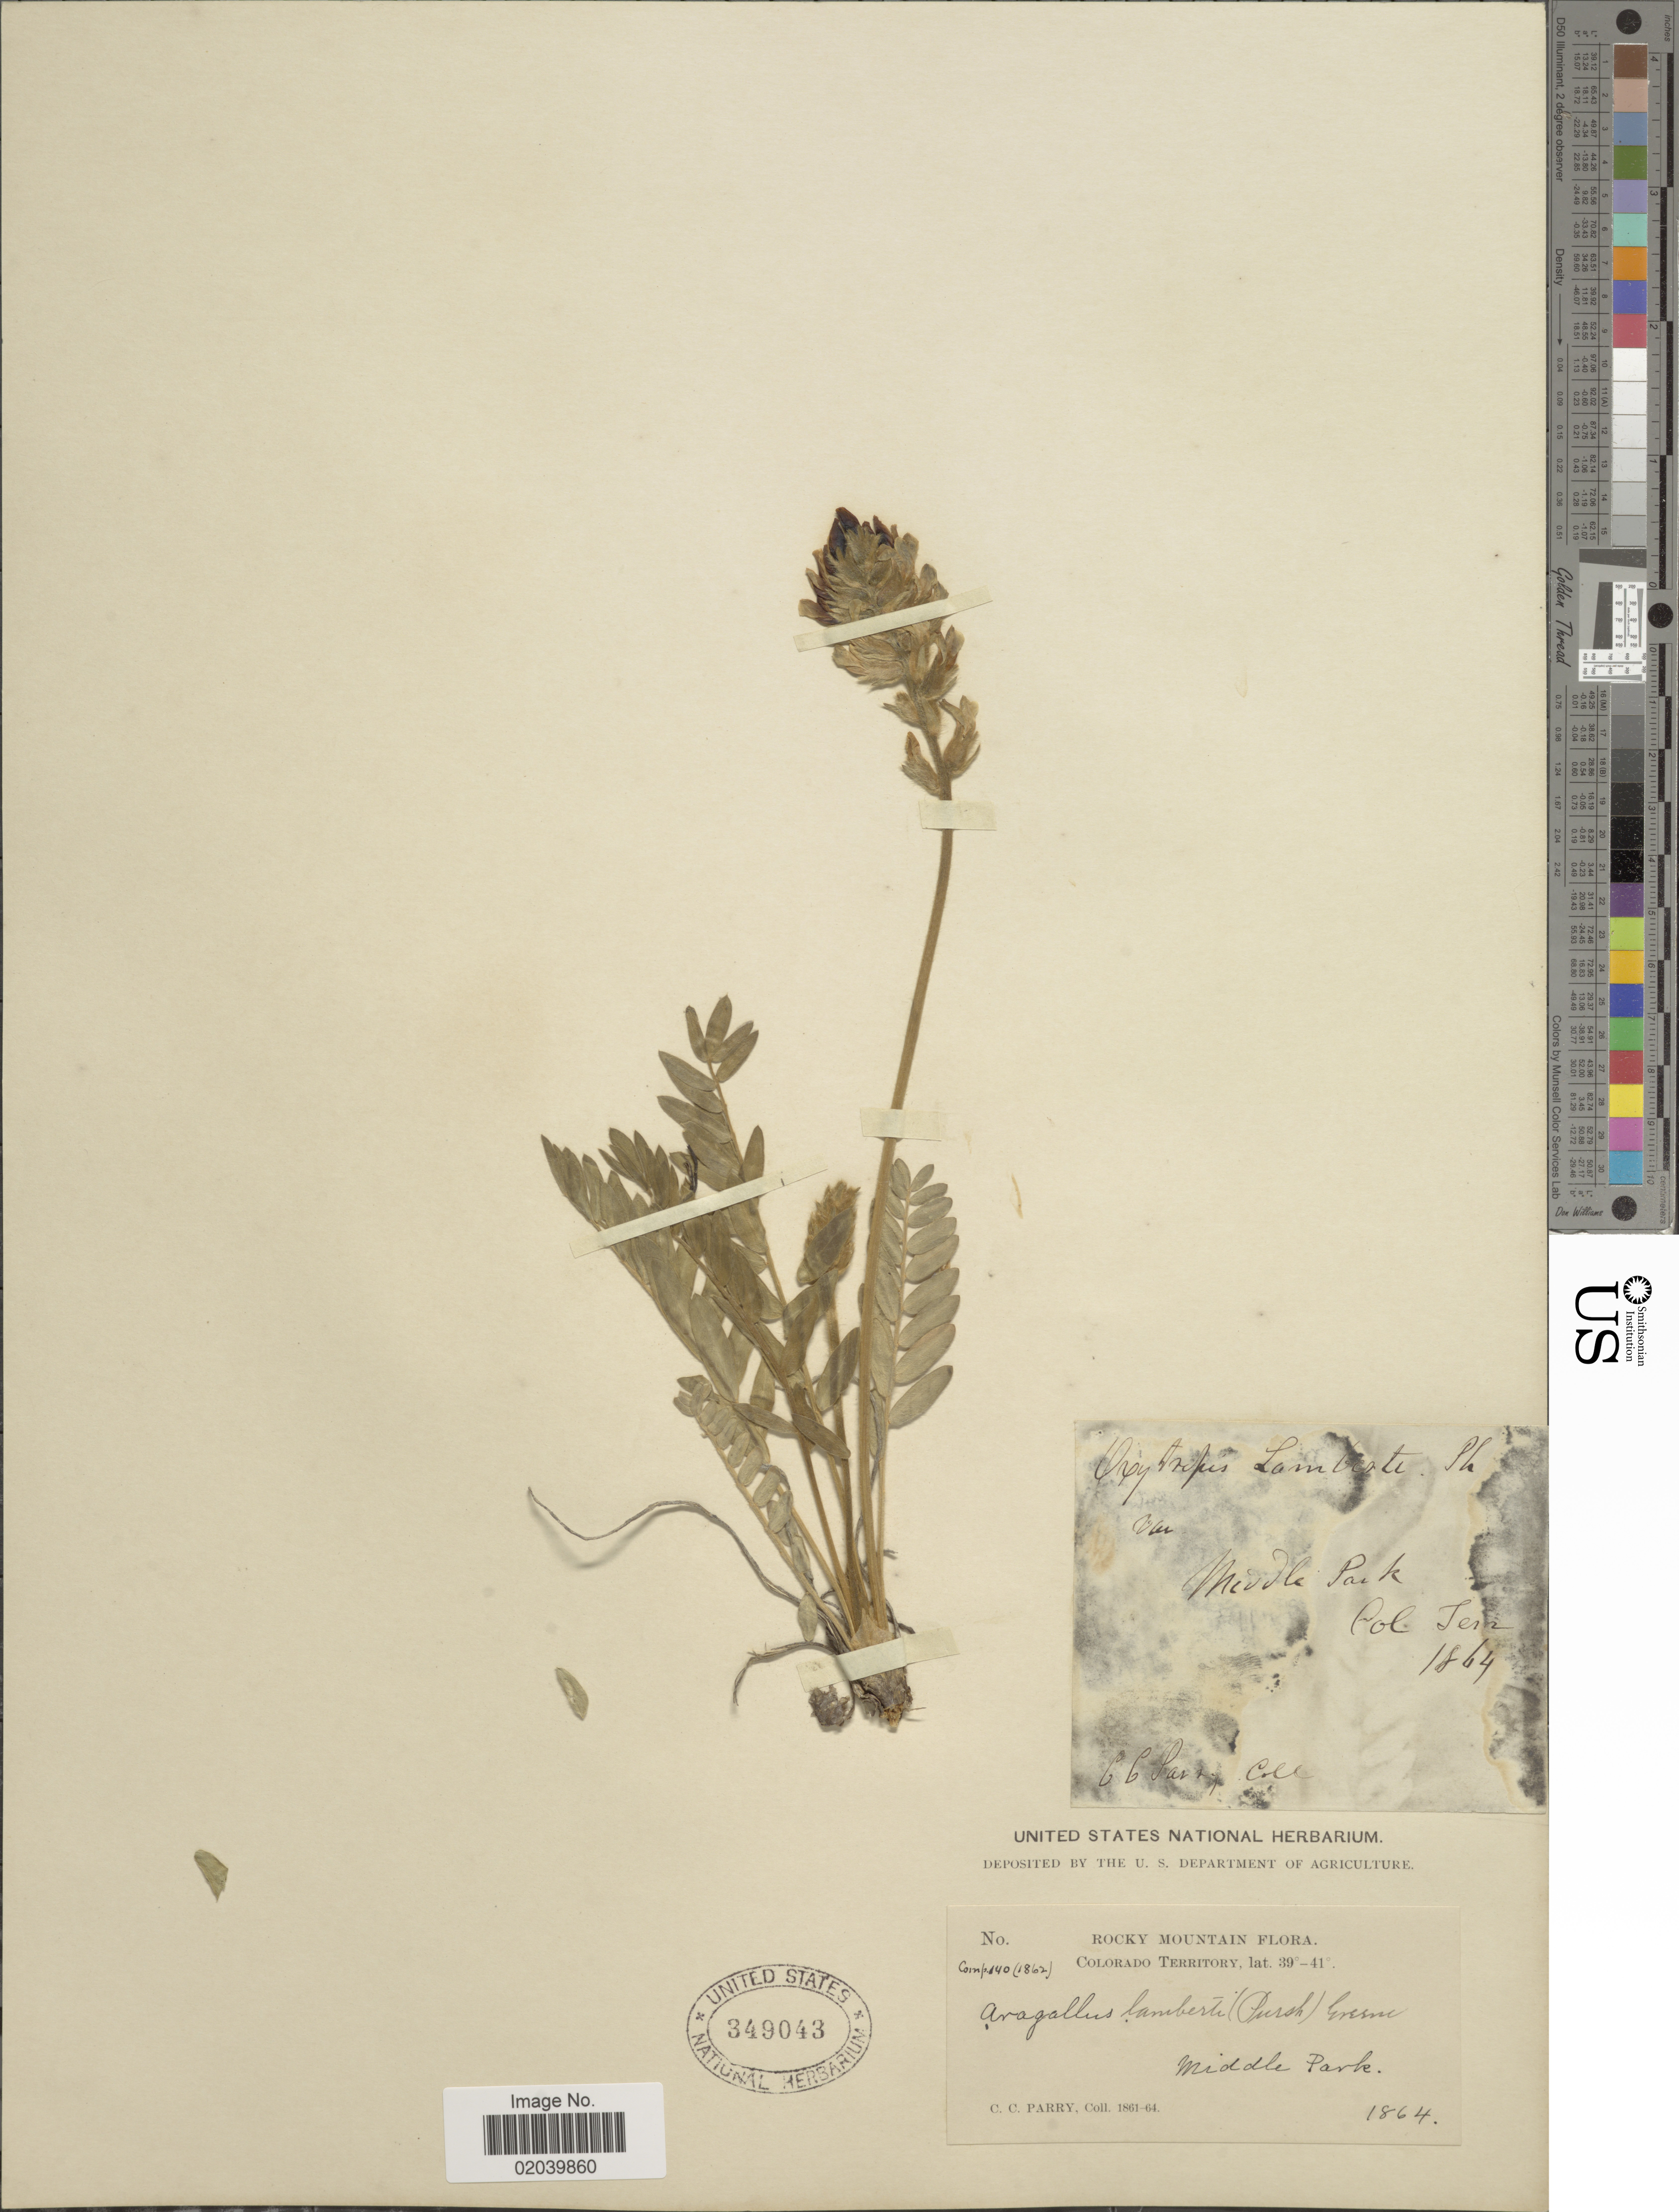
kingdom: Plantae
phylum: Tracheophyta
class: Magnoliopsida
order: Fabales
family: Fabaceae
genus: Oxytropis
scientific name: Oxytropis lambertii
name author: Pursh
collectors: C. C. Parry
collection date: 1864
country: United States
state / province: Colorado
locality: Rocky Mountain. Colorado Territory. Middle Park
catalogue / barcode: US 349043